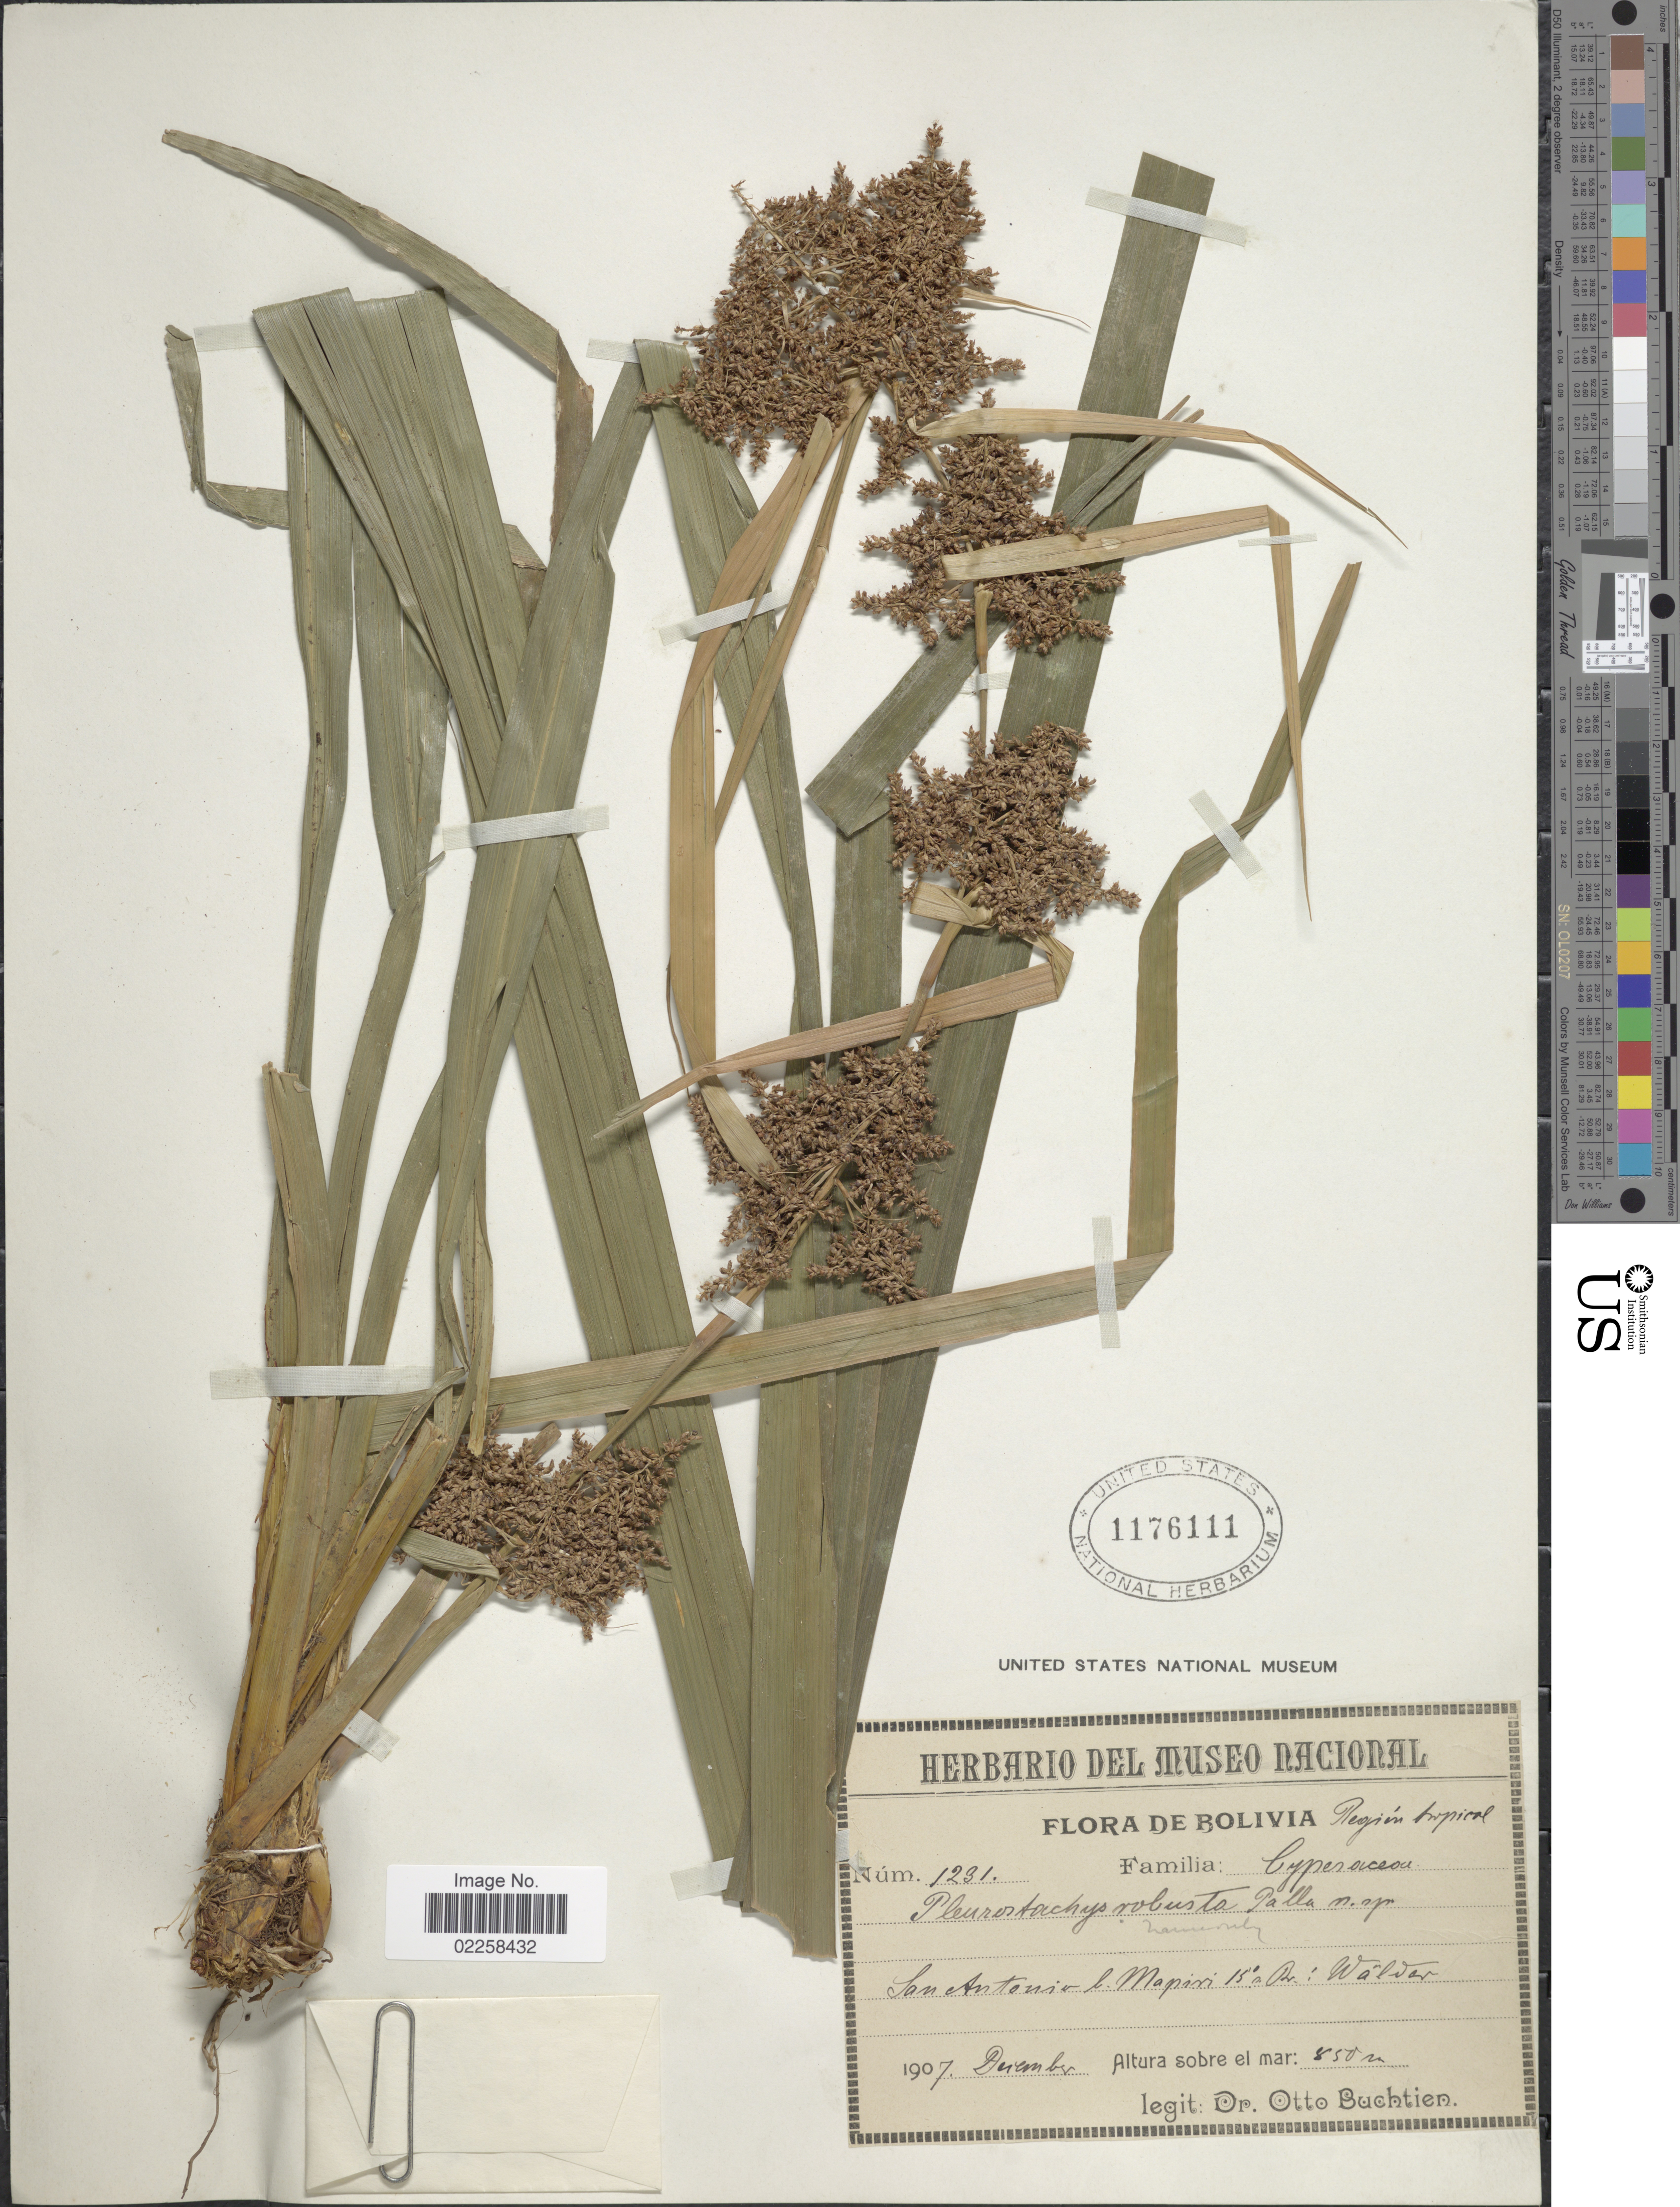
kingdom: Plantae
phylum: Tracheophyta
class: Liliopsida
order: Poales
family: Cyperaceae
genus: Rhynchospora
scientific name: Rhynchospora orbigniana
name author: (Brongn.) L.B. Sm.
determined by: Strong, Mark T., (BOT), Smithsonian Institution - National Museum of Natural History (UNITED STATES)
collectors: O. Buchtien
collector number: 1231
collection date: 1907-12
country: Bolivia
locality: Región tropical, San Antonio b. Mapiri 15° n Br: Wälder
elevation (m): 850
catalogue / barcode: US 1176111